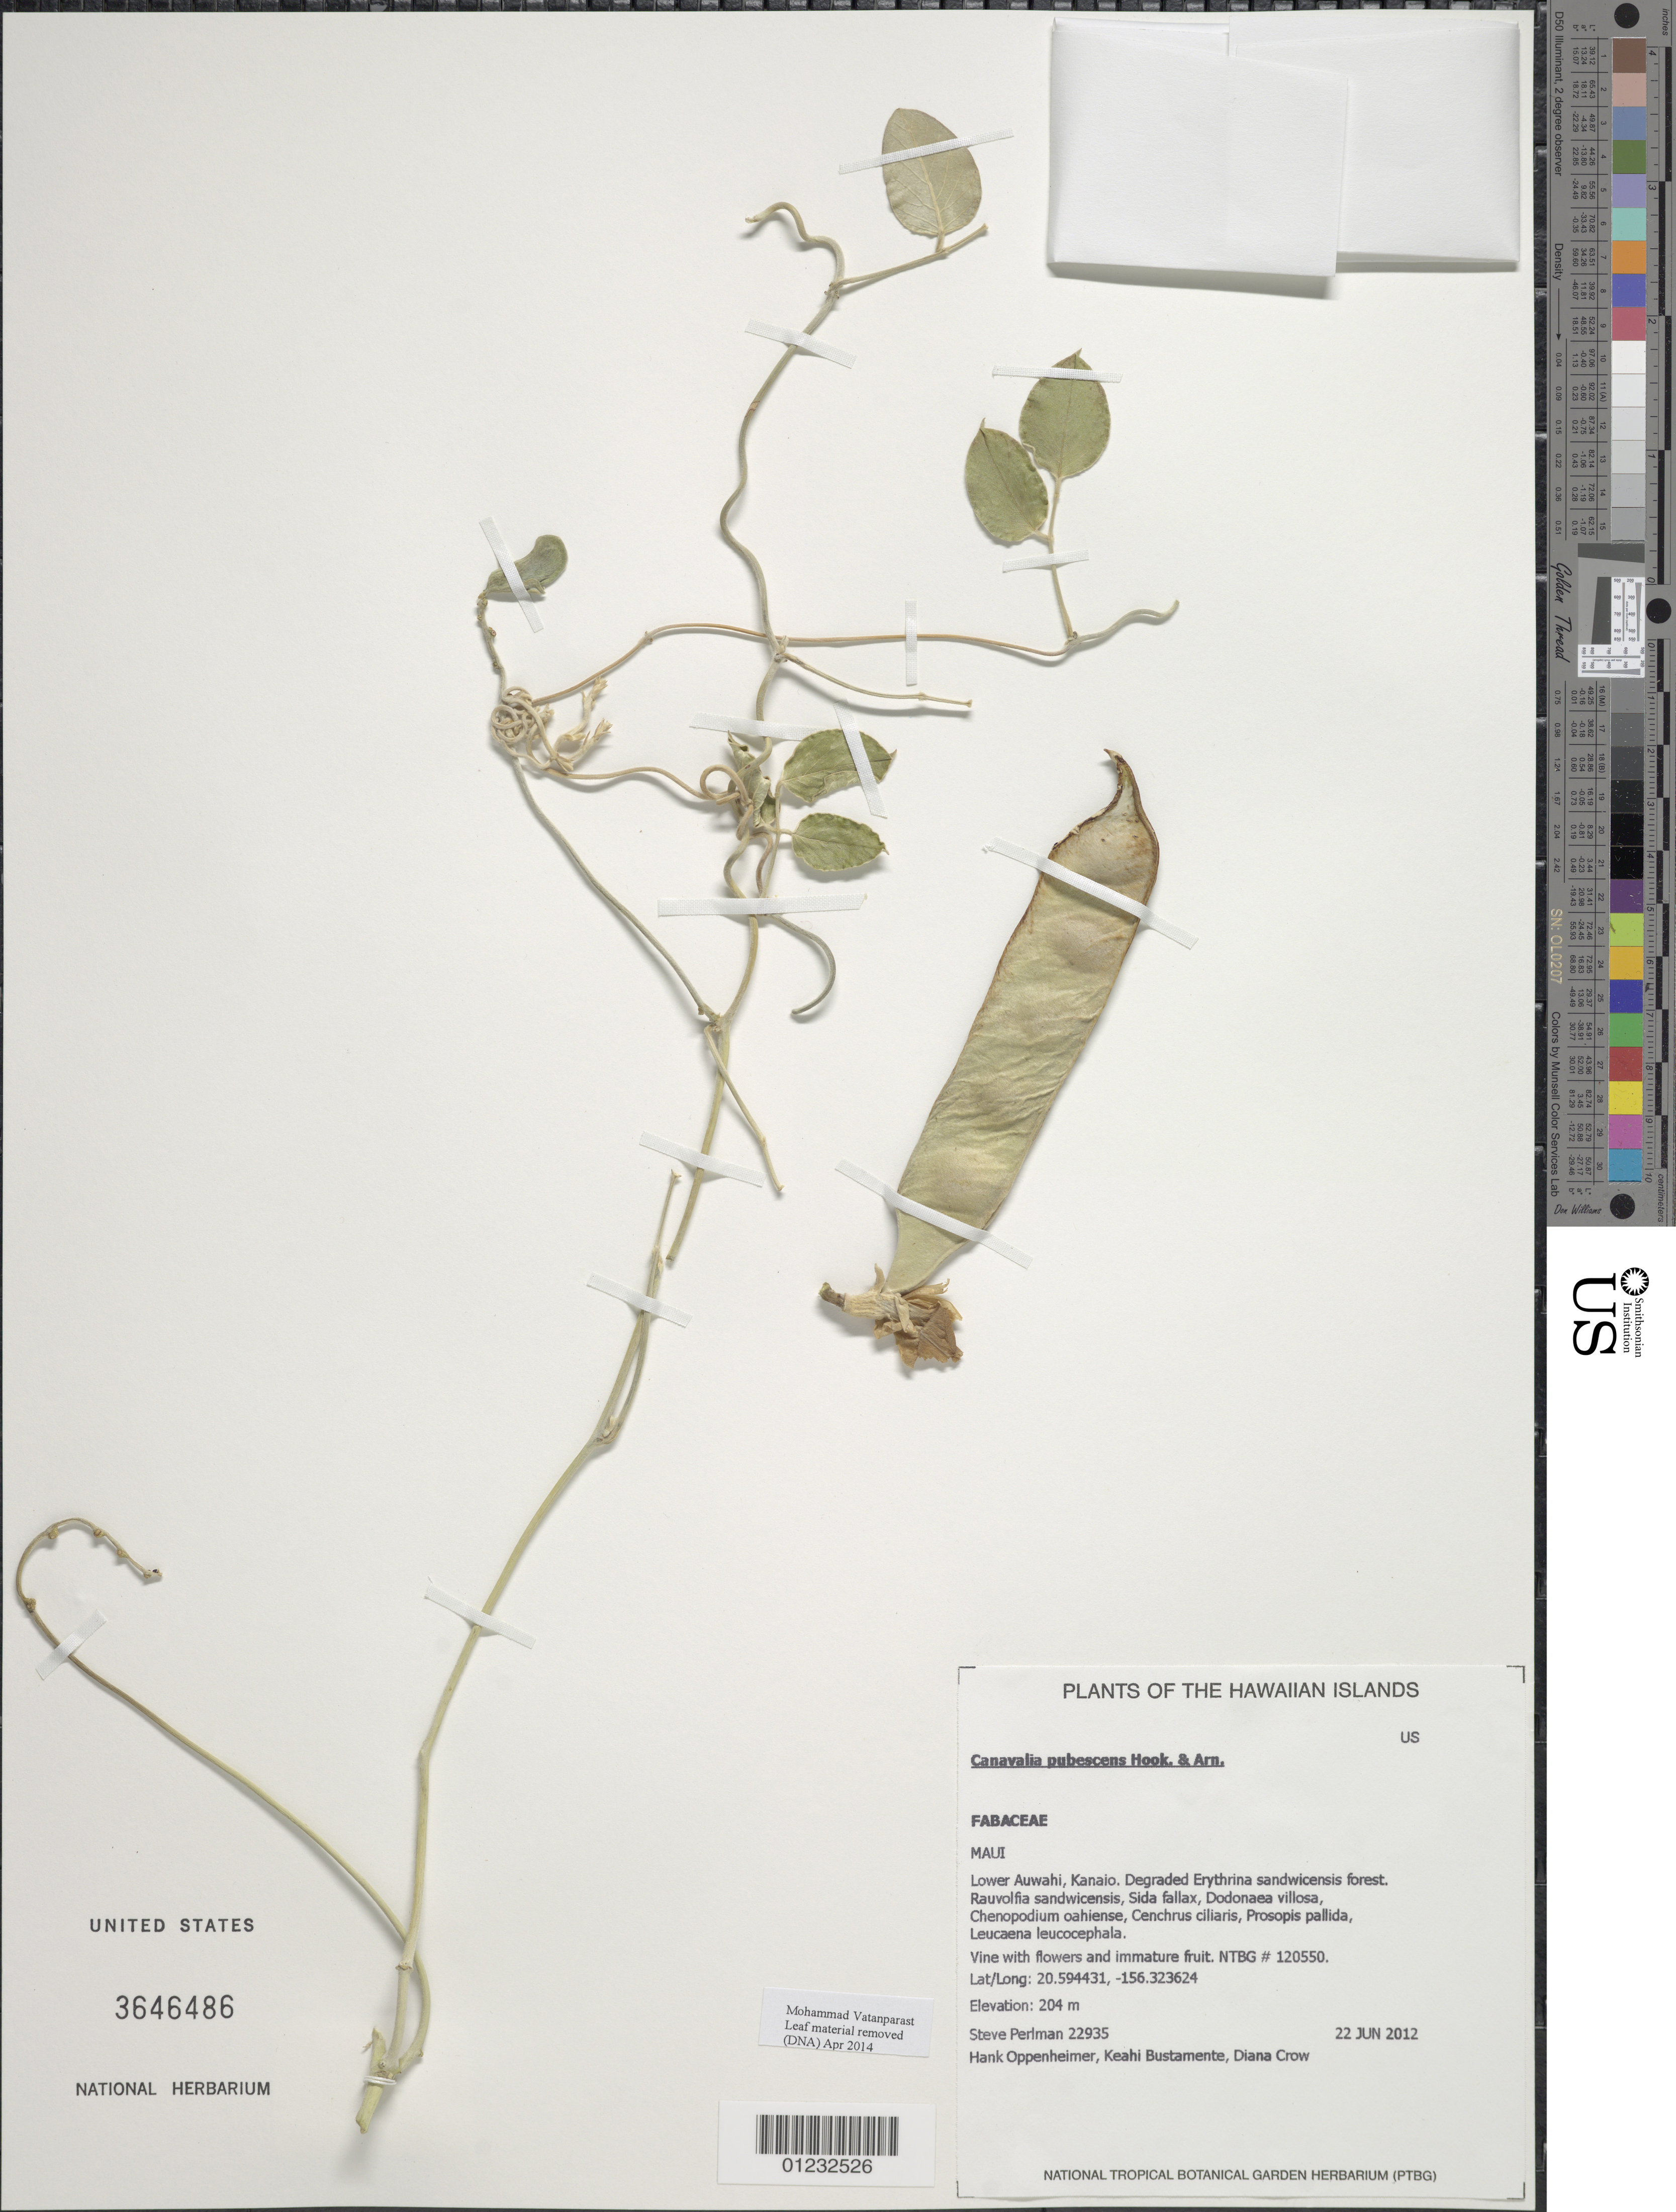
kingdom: Plantae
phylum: Tracheophyta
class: Magnoliopsida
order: Fabales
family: Fabaceae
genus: Canavalia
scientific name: Canavalia pubescens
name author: Hook. & Arn.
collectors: S. P. Perlman et al.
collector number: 22935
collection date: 2012-06-22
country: United States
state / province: Hawaii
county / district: Maui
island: Maui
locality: Lower Auwahi, Kanaio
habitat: Degraded forest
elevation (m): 204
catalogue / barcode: US 3646486